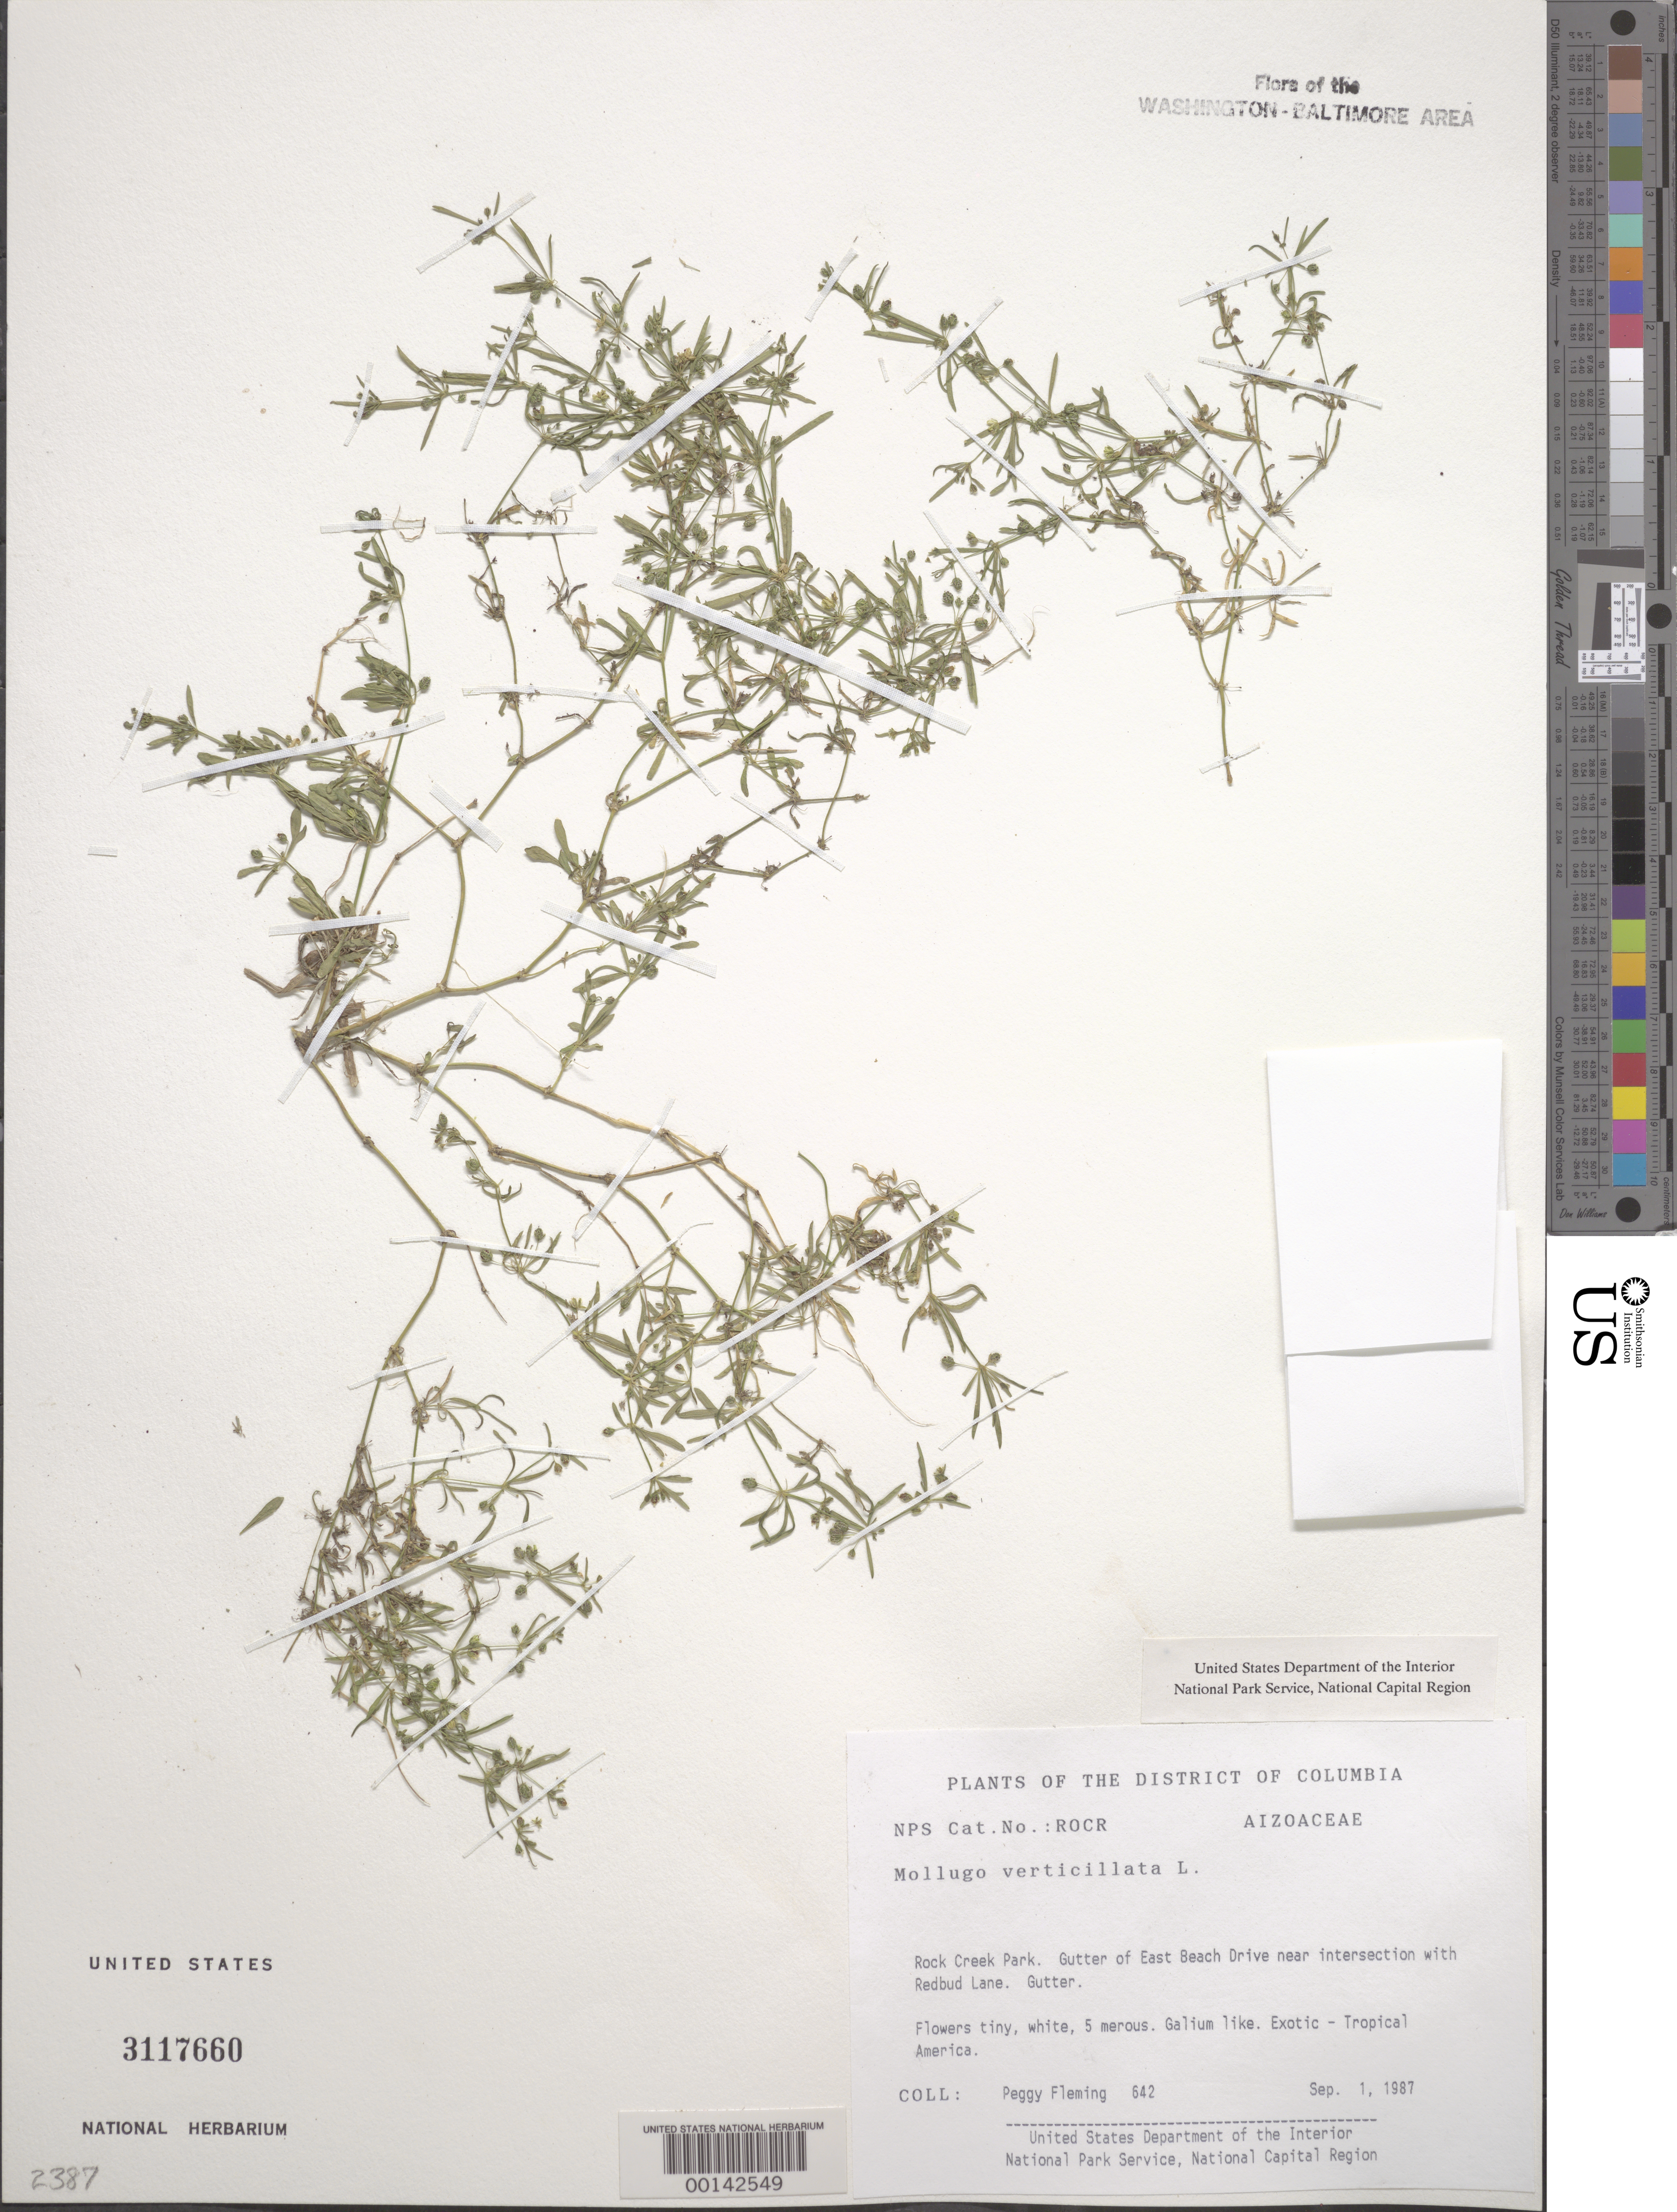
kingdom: Plantae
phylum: Tracheophyta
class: Magnoliopsida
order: Caryophyllales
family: Molluginaceae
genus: Mollugo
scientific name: Mollugo verticillata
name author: L.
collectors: P. Fleming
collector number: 642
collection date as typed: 01 Sep 1987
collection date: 1987-09-01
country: United States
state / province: District of Columbia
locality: Rock Creek Park. Gutter of East Beach Drive near intersection with Redbud Lane. Rock Creek Park & vicinity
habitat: Gutter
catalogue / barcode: US 3117660